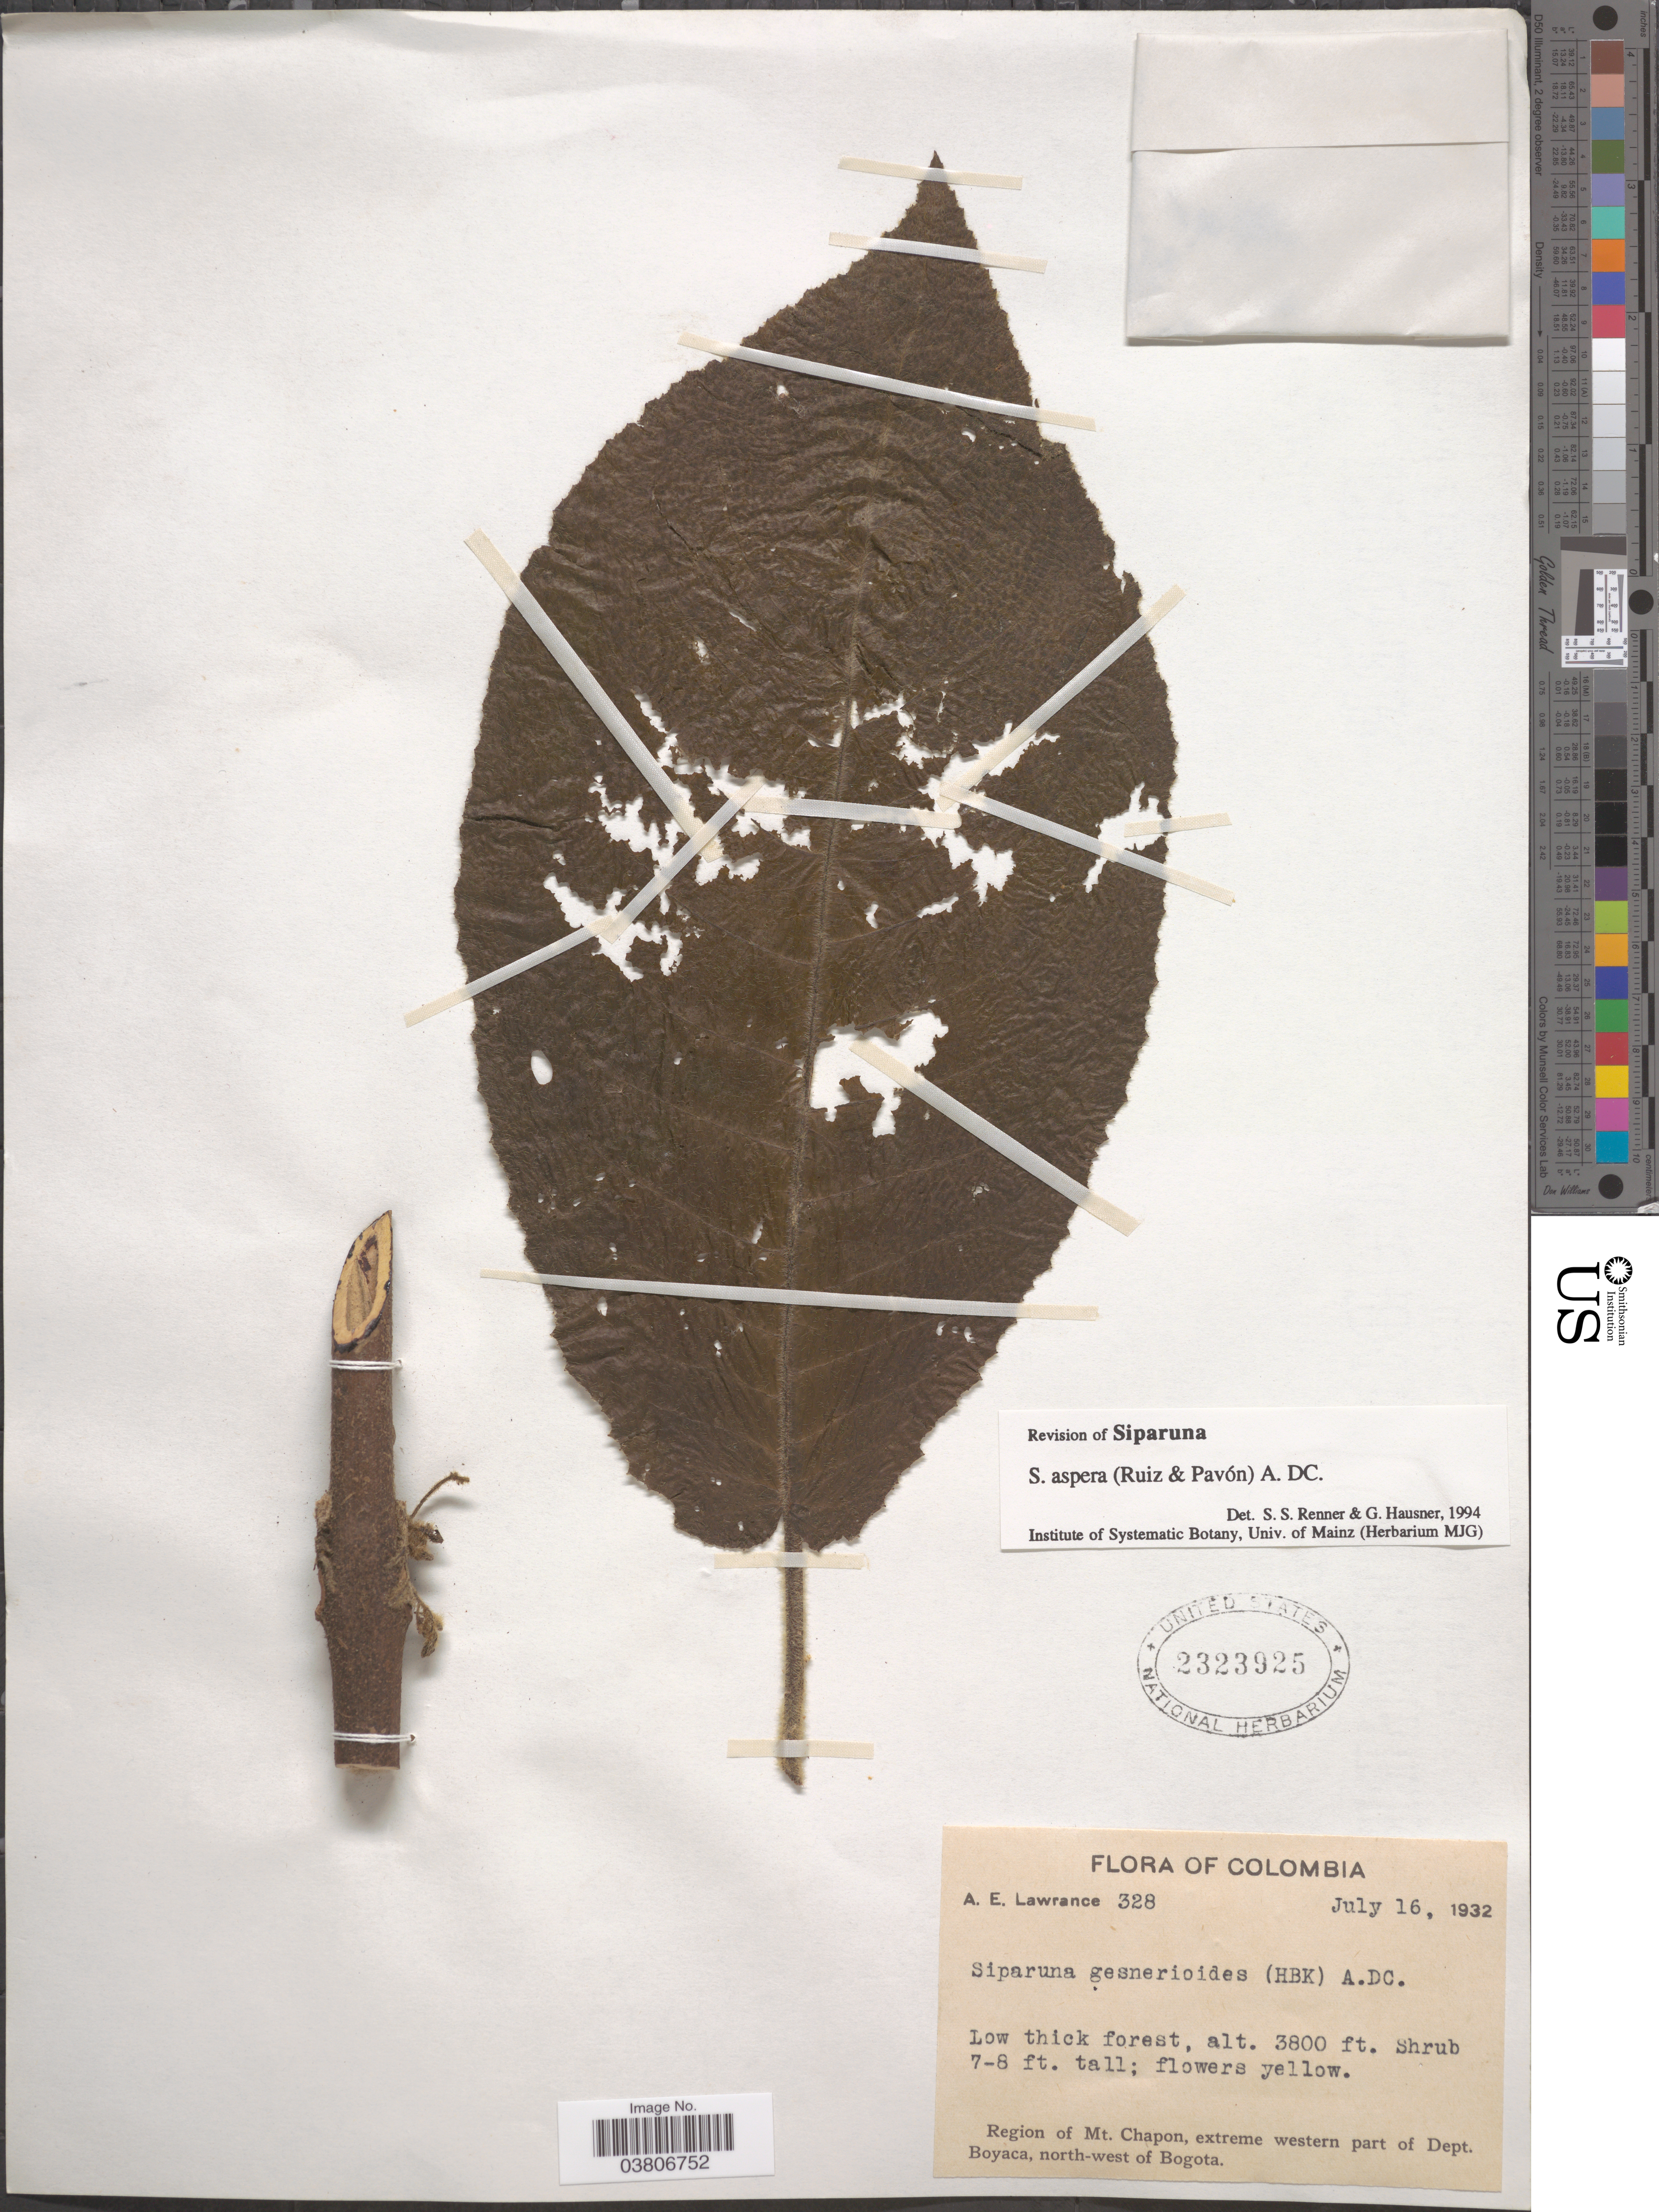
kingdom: Plantae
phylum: Tracheophyta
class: Magnoliopsida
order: Laurales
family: Siparunaceae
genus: Siparuna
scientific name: Siparuna aspera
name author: (Ruiz & Pav.) A. DC.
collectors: A. Lawrance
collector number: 328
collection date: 1932-07-16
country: Colombia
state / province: Boyacá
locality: Region of Mt. Chapon, extreme western part of Dept. Boyaca, north-west of Bogota.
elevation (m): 1158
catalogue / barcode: US 2323925